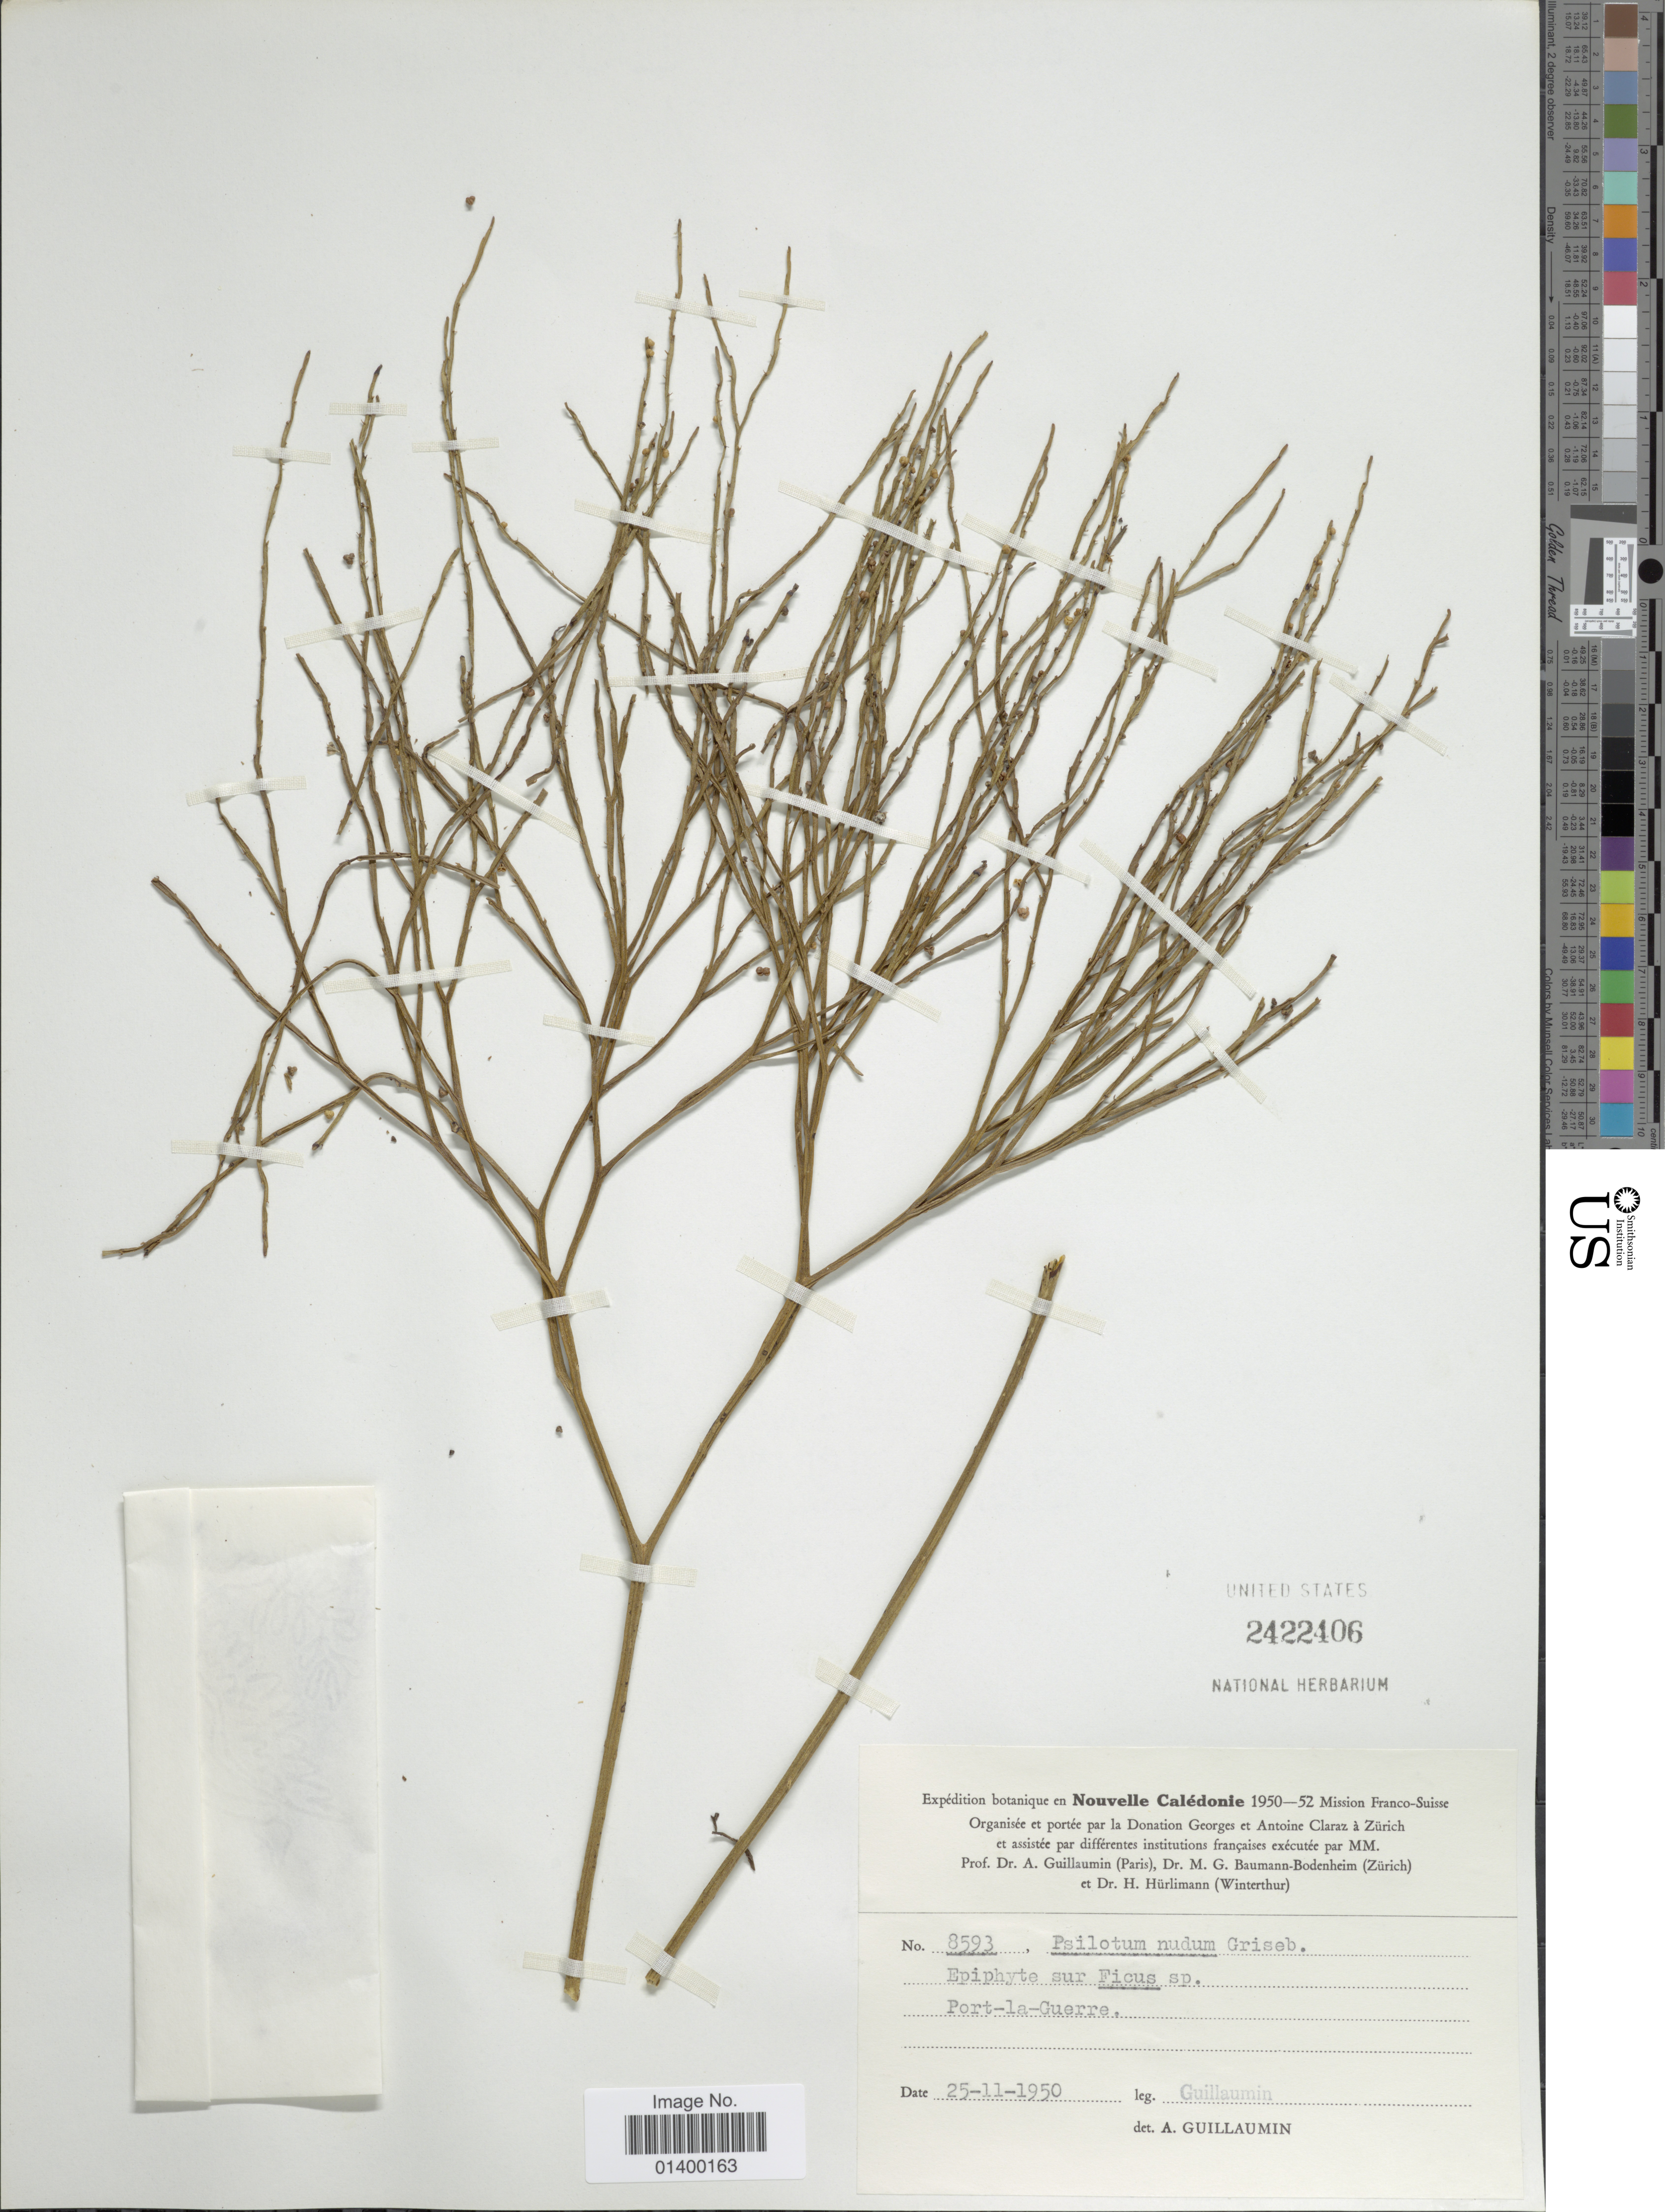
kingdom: Plantae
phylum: Tracheophyta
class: Polypodiopsida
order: Psilotales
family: Psilotaceae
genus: Psilotum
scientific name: Psilotum nudum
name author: (L.) P. Beauv.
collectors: A. Guillaumin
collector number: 8593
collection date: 1950-11-25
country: New Caledonia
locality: Port-la-Guerre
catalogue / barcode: US 2422406